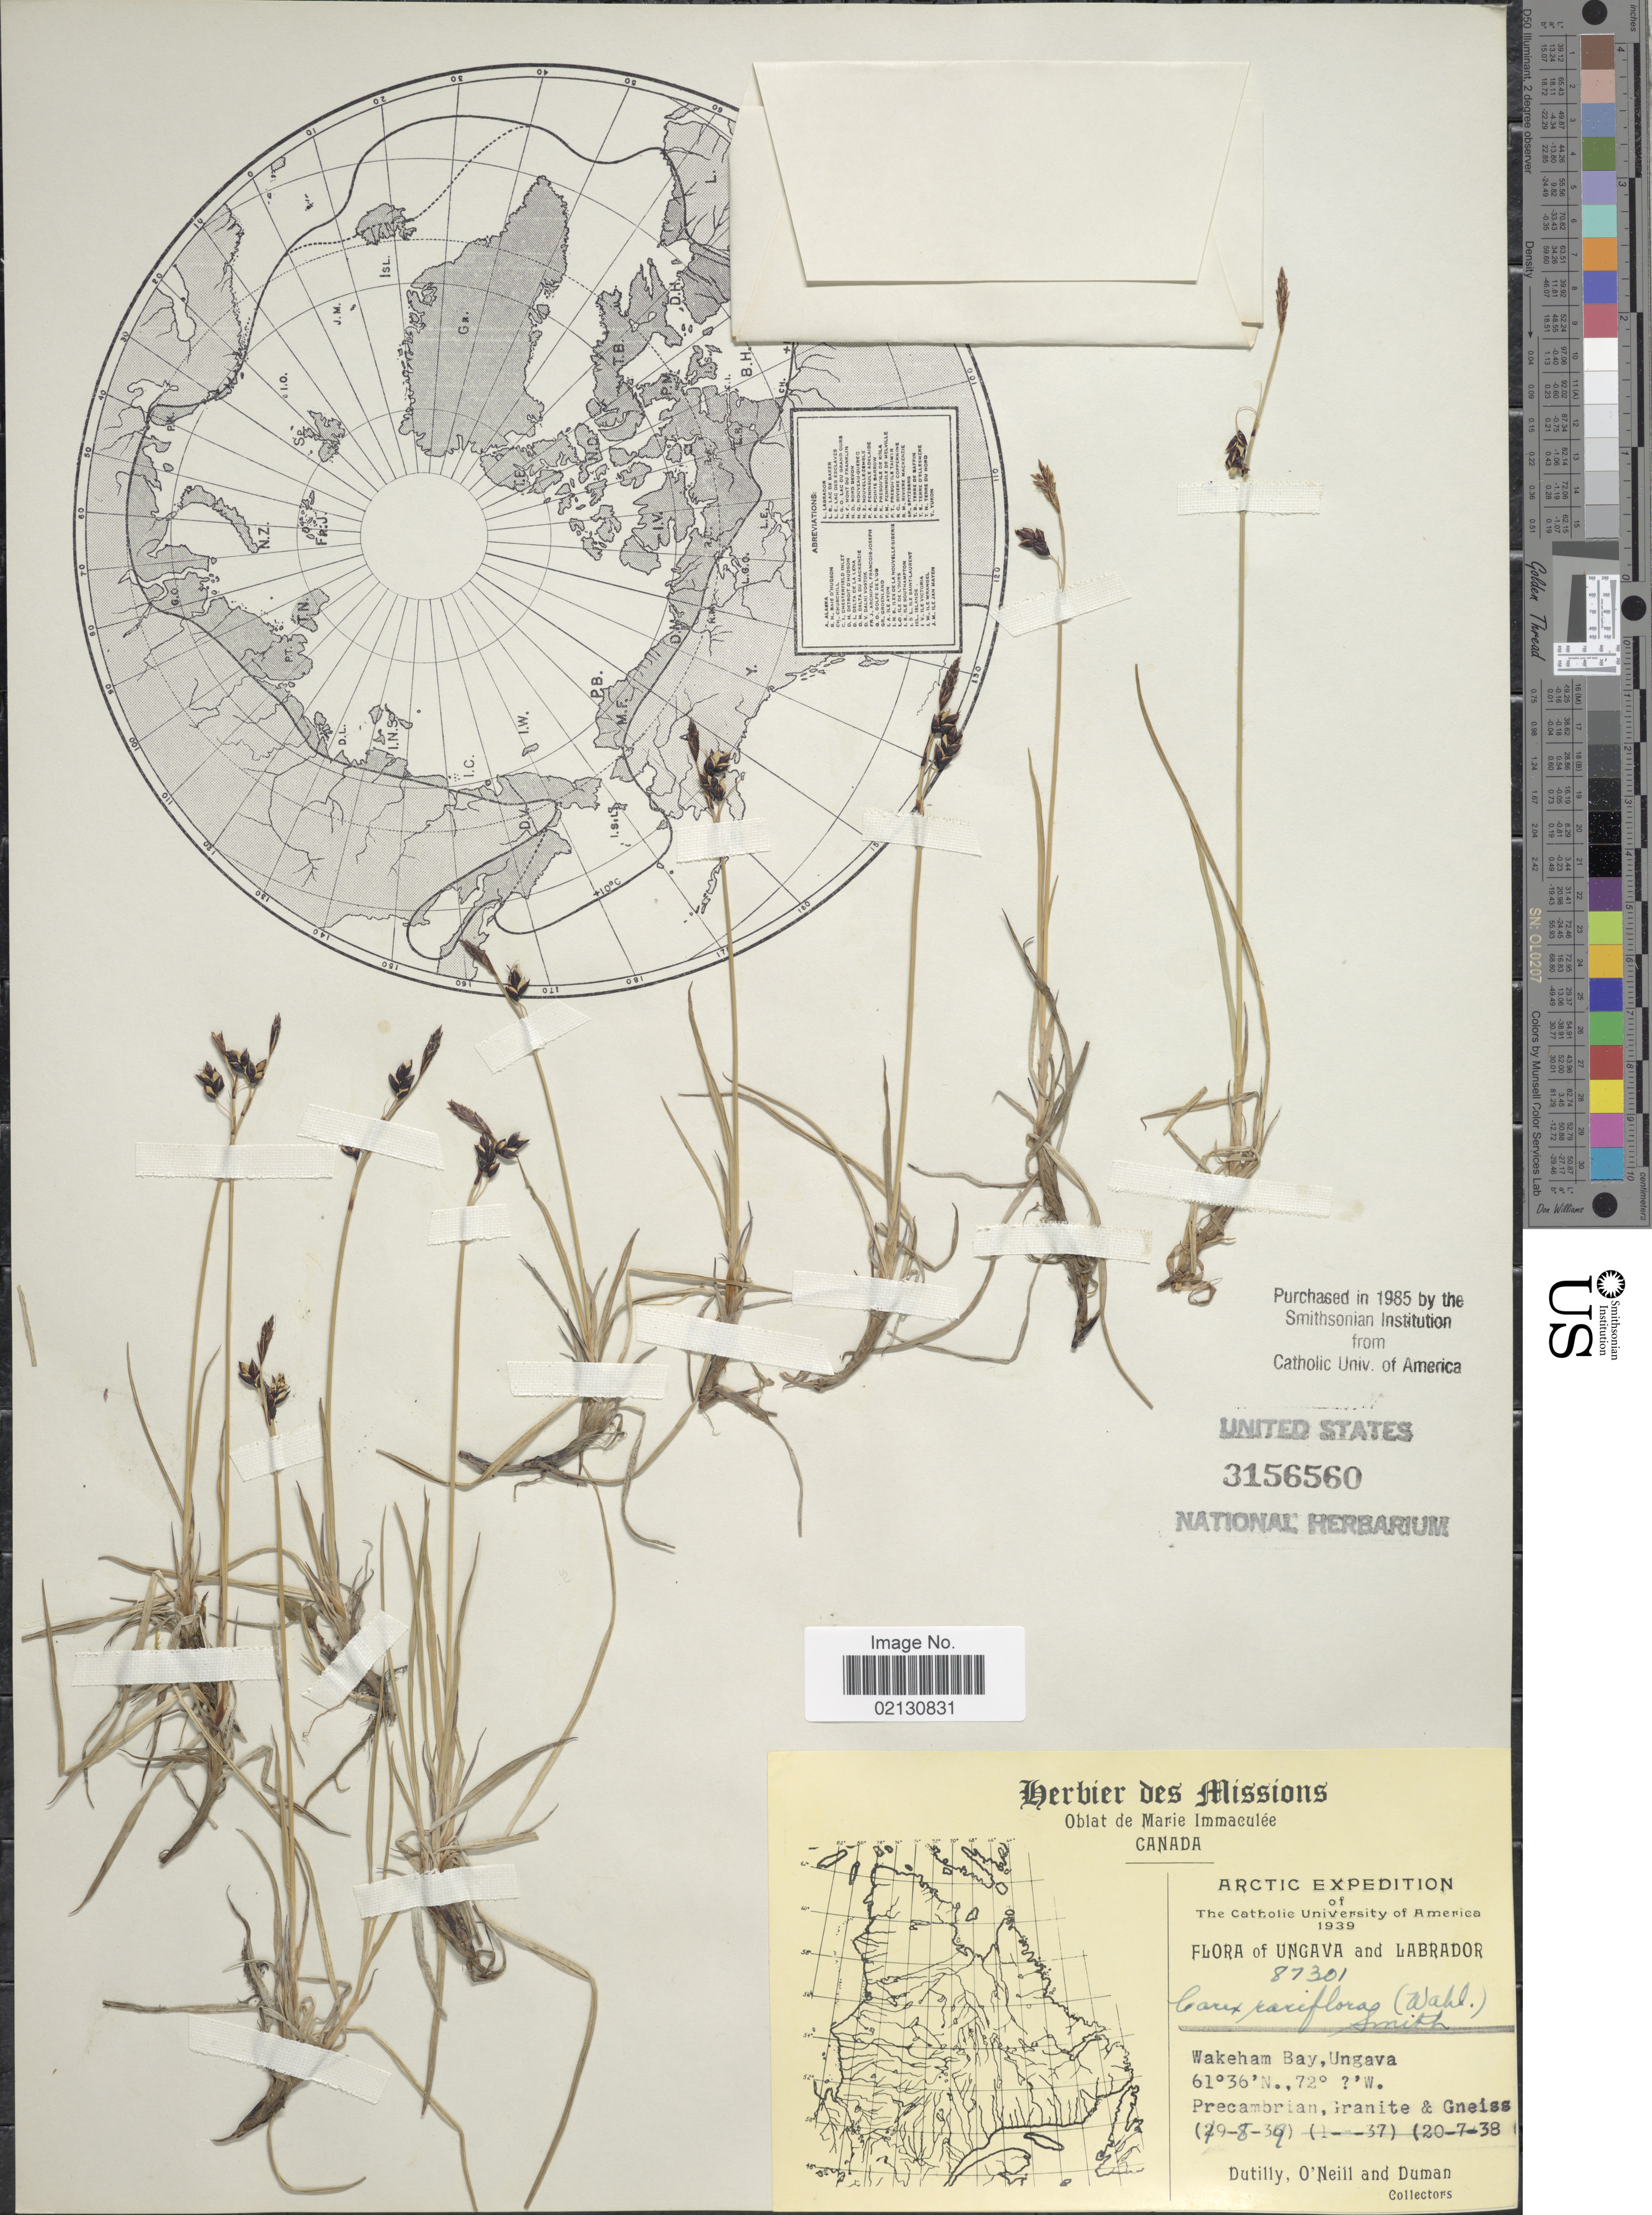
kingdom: Plantae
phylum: Tracheophyta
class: Liliopsida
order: Poales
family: Cyperaceae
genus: Carex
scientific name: Carex rariflora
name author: (Wahlenb.) Sm.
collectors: -. Dutilly, O' Neill & -. Duman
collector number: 87301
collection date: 1939-08-19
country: Canada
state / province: Quebec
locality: Arctic. Ungava. Wakeham Bay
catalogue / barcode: US 3156560